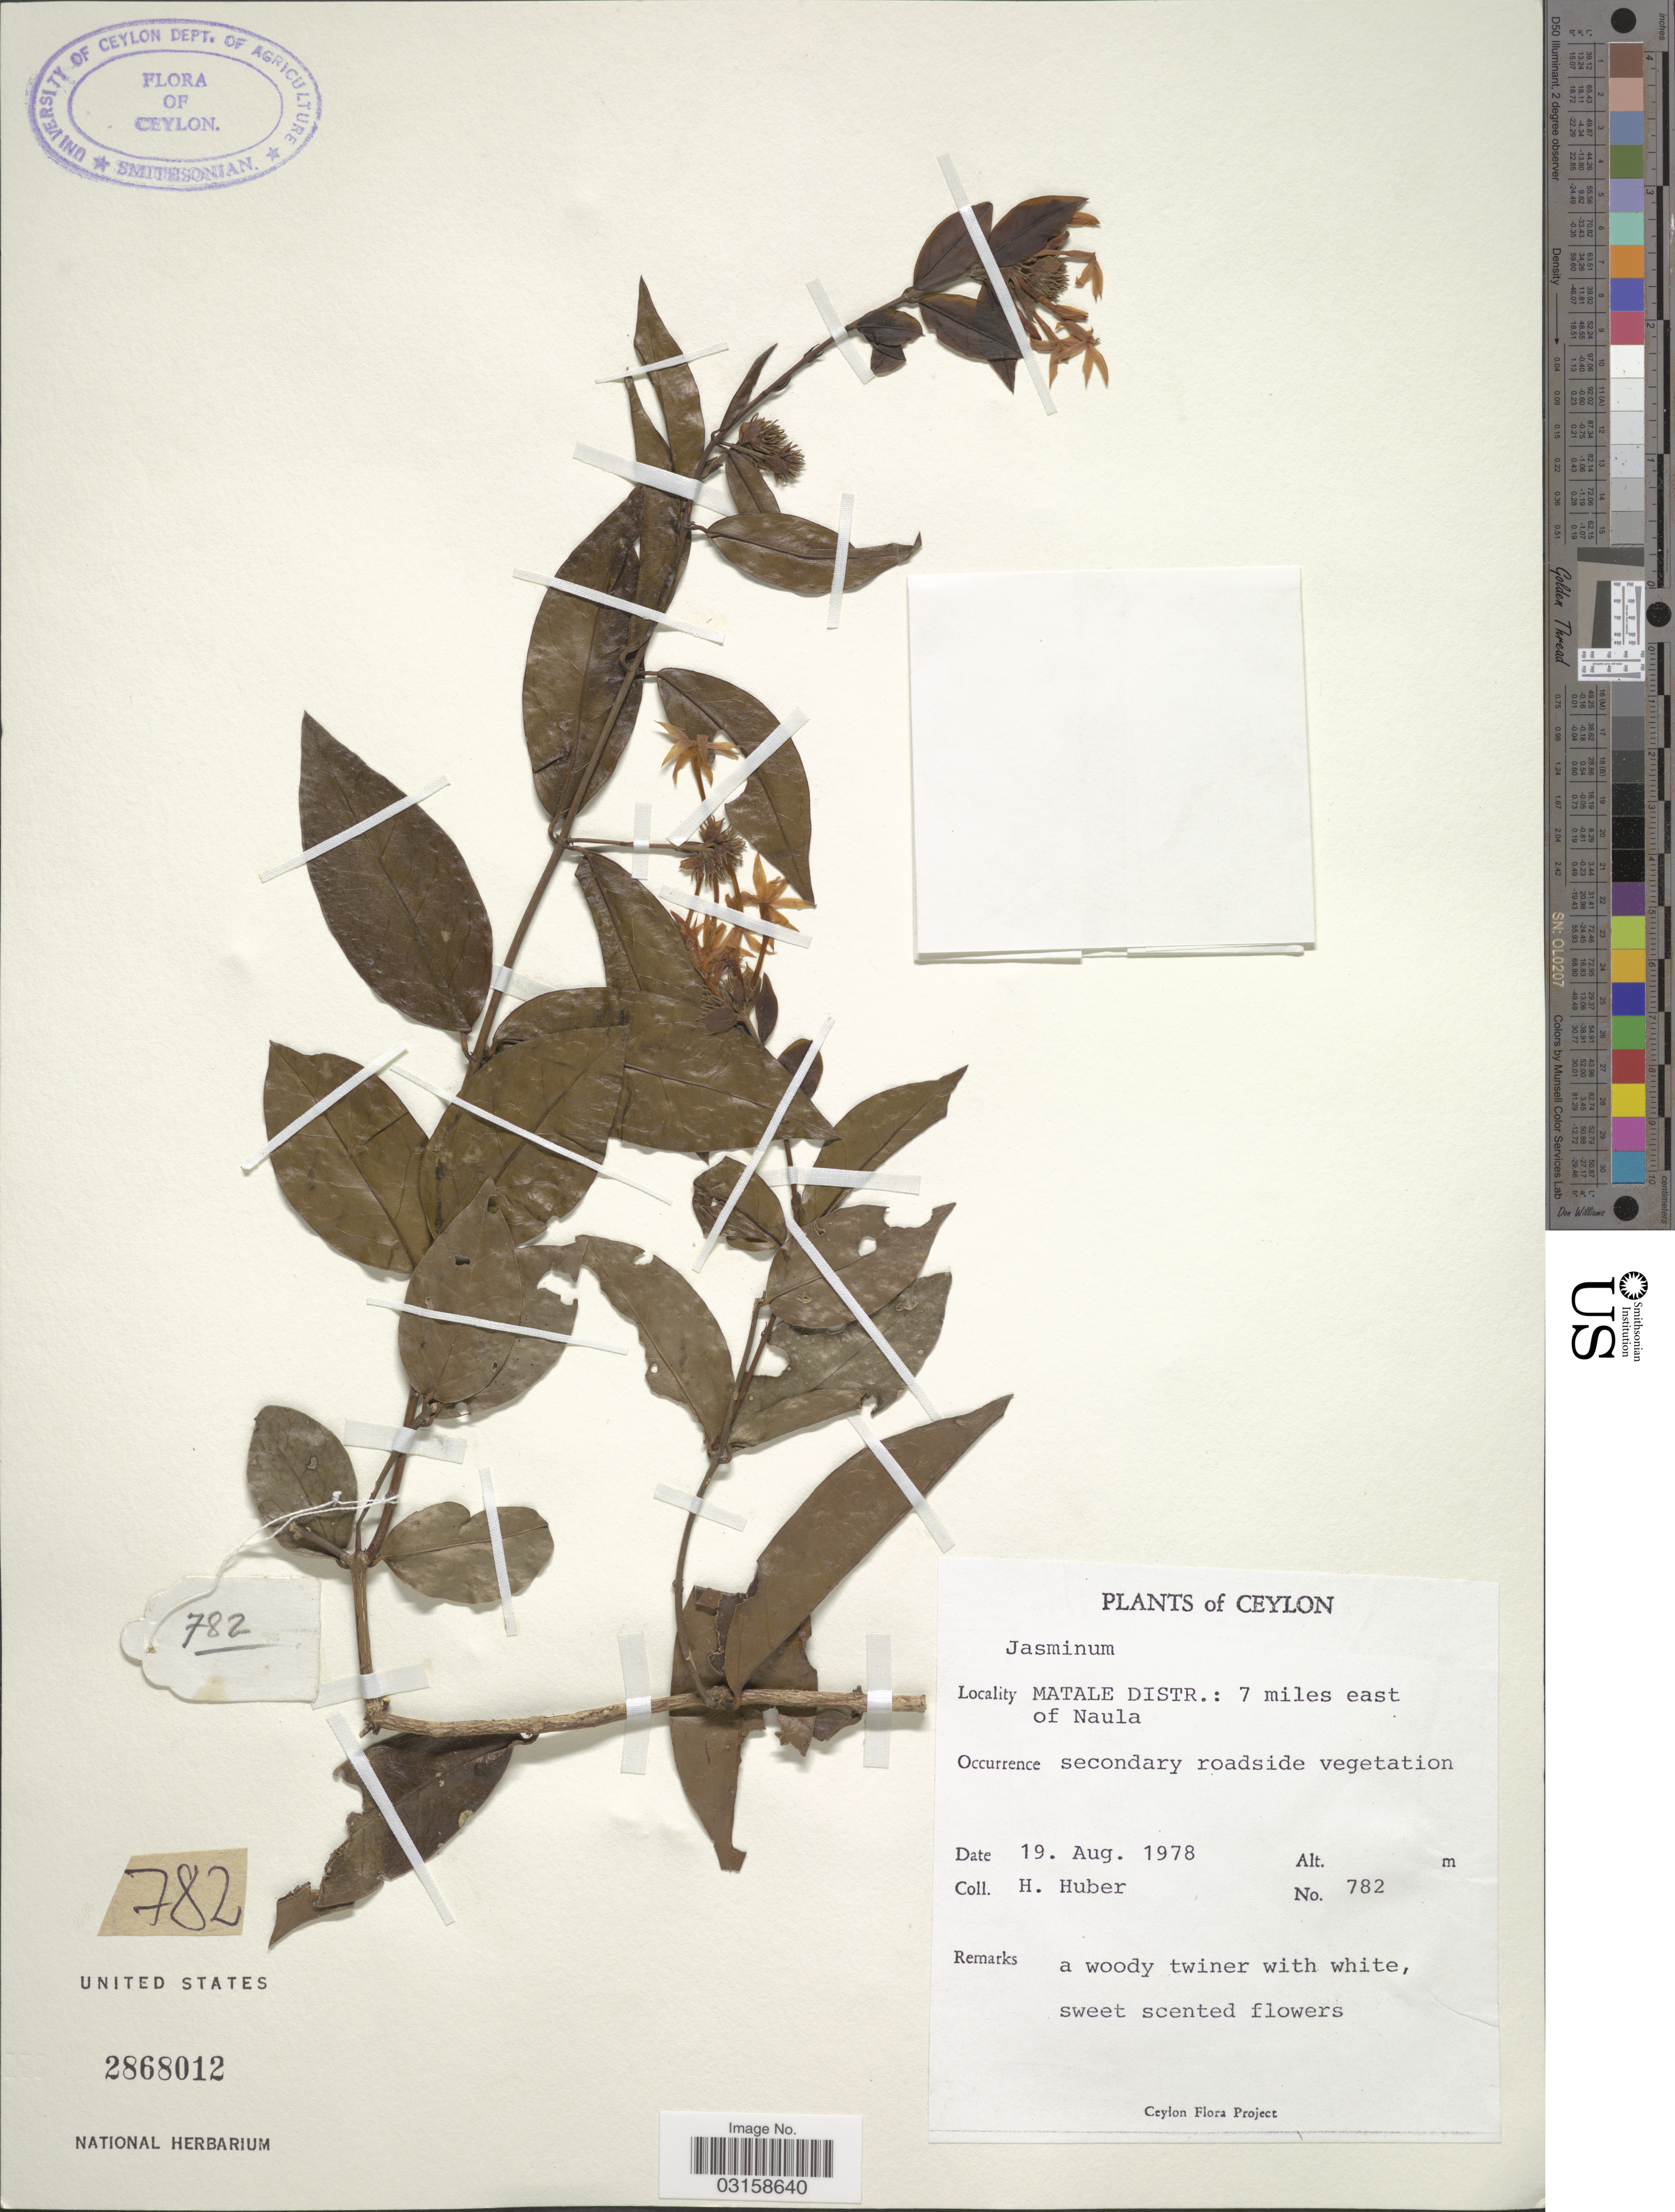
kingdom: Plantae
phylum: Tracheophyta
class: Magnoliopsida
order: Lamiales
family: Oleaceae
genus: Jasminum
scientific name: Jasminum sp.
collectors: H. Huber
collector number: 782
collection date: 1978-08-19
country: Sri Lanka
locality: Ceylon. Matale Distr.: 7 miles east of Naula.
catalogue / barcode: US 2868012